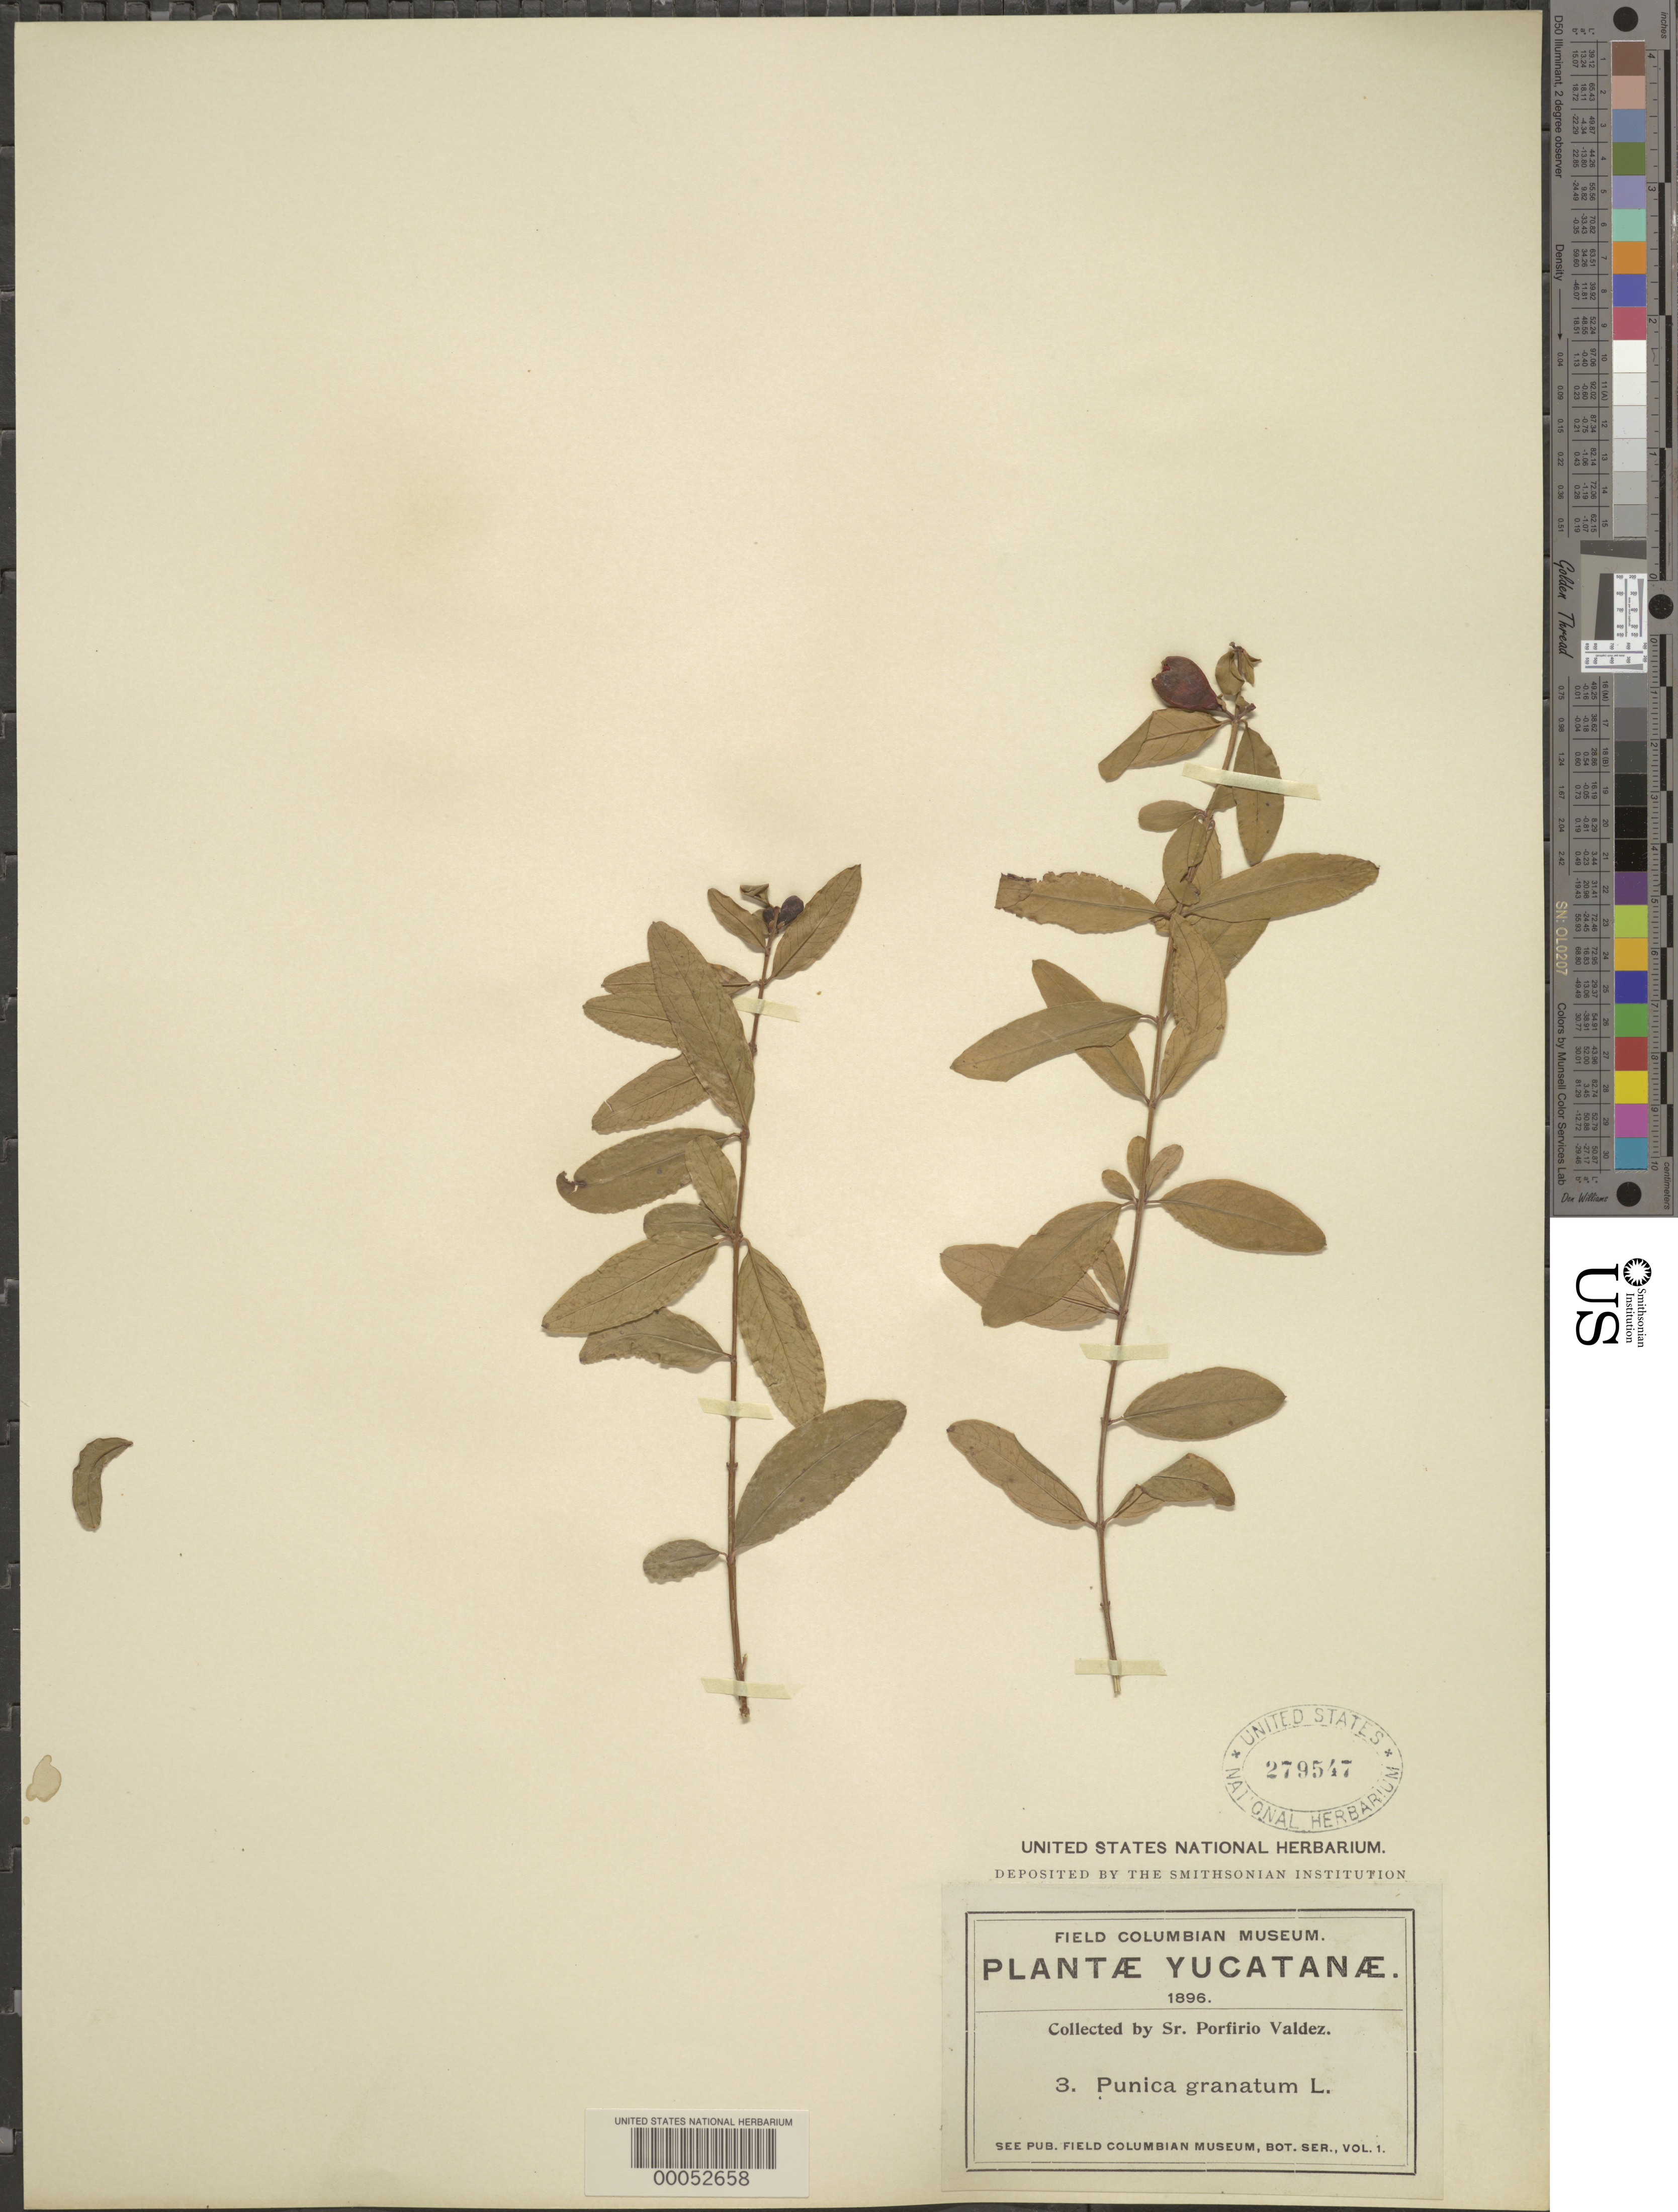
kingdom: Plantae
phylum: Tracheophyta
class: Magnoliopsida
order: Myrtales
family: Lythraceae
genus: Punica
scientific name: Punica granatum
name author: L.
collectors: P. Valdez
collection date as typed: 1896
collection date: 1896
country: Mexico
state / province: Yucatán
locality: Yucatan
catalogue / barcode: US 279547